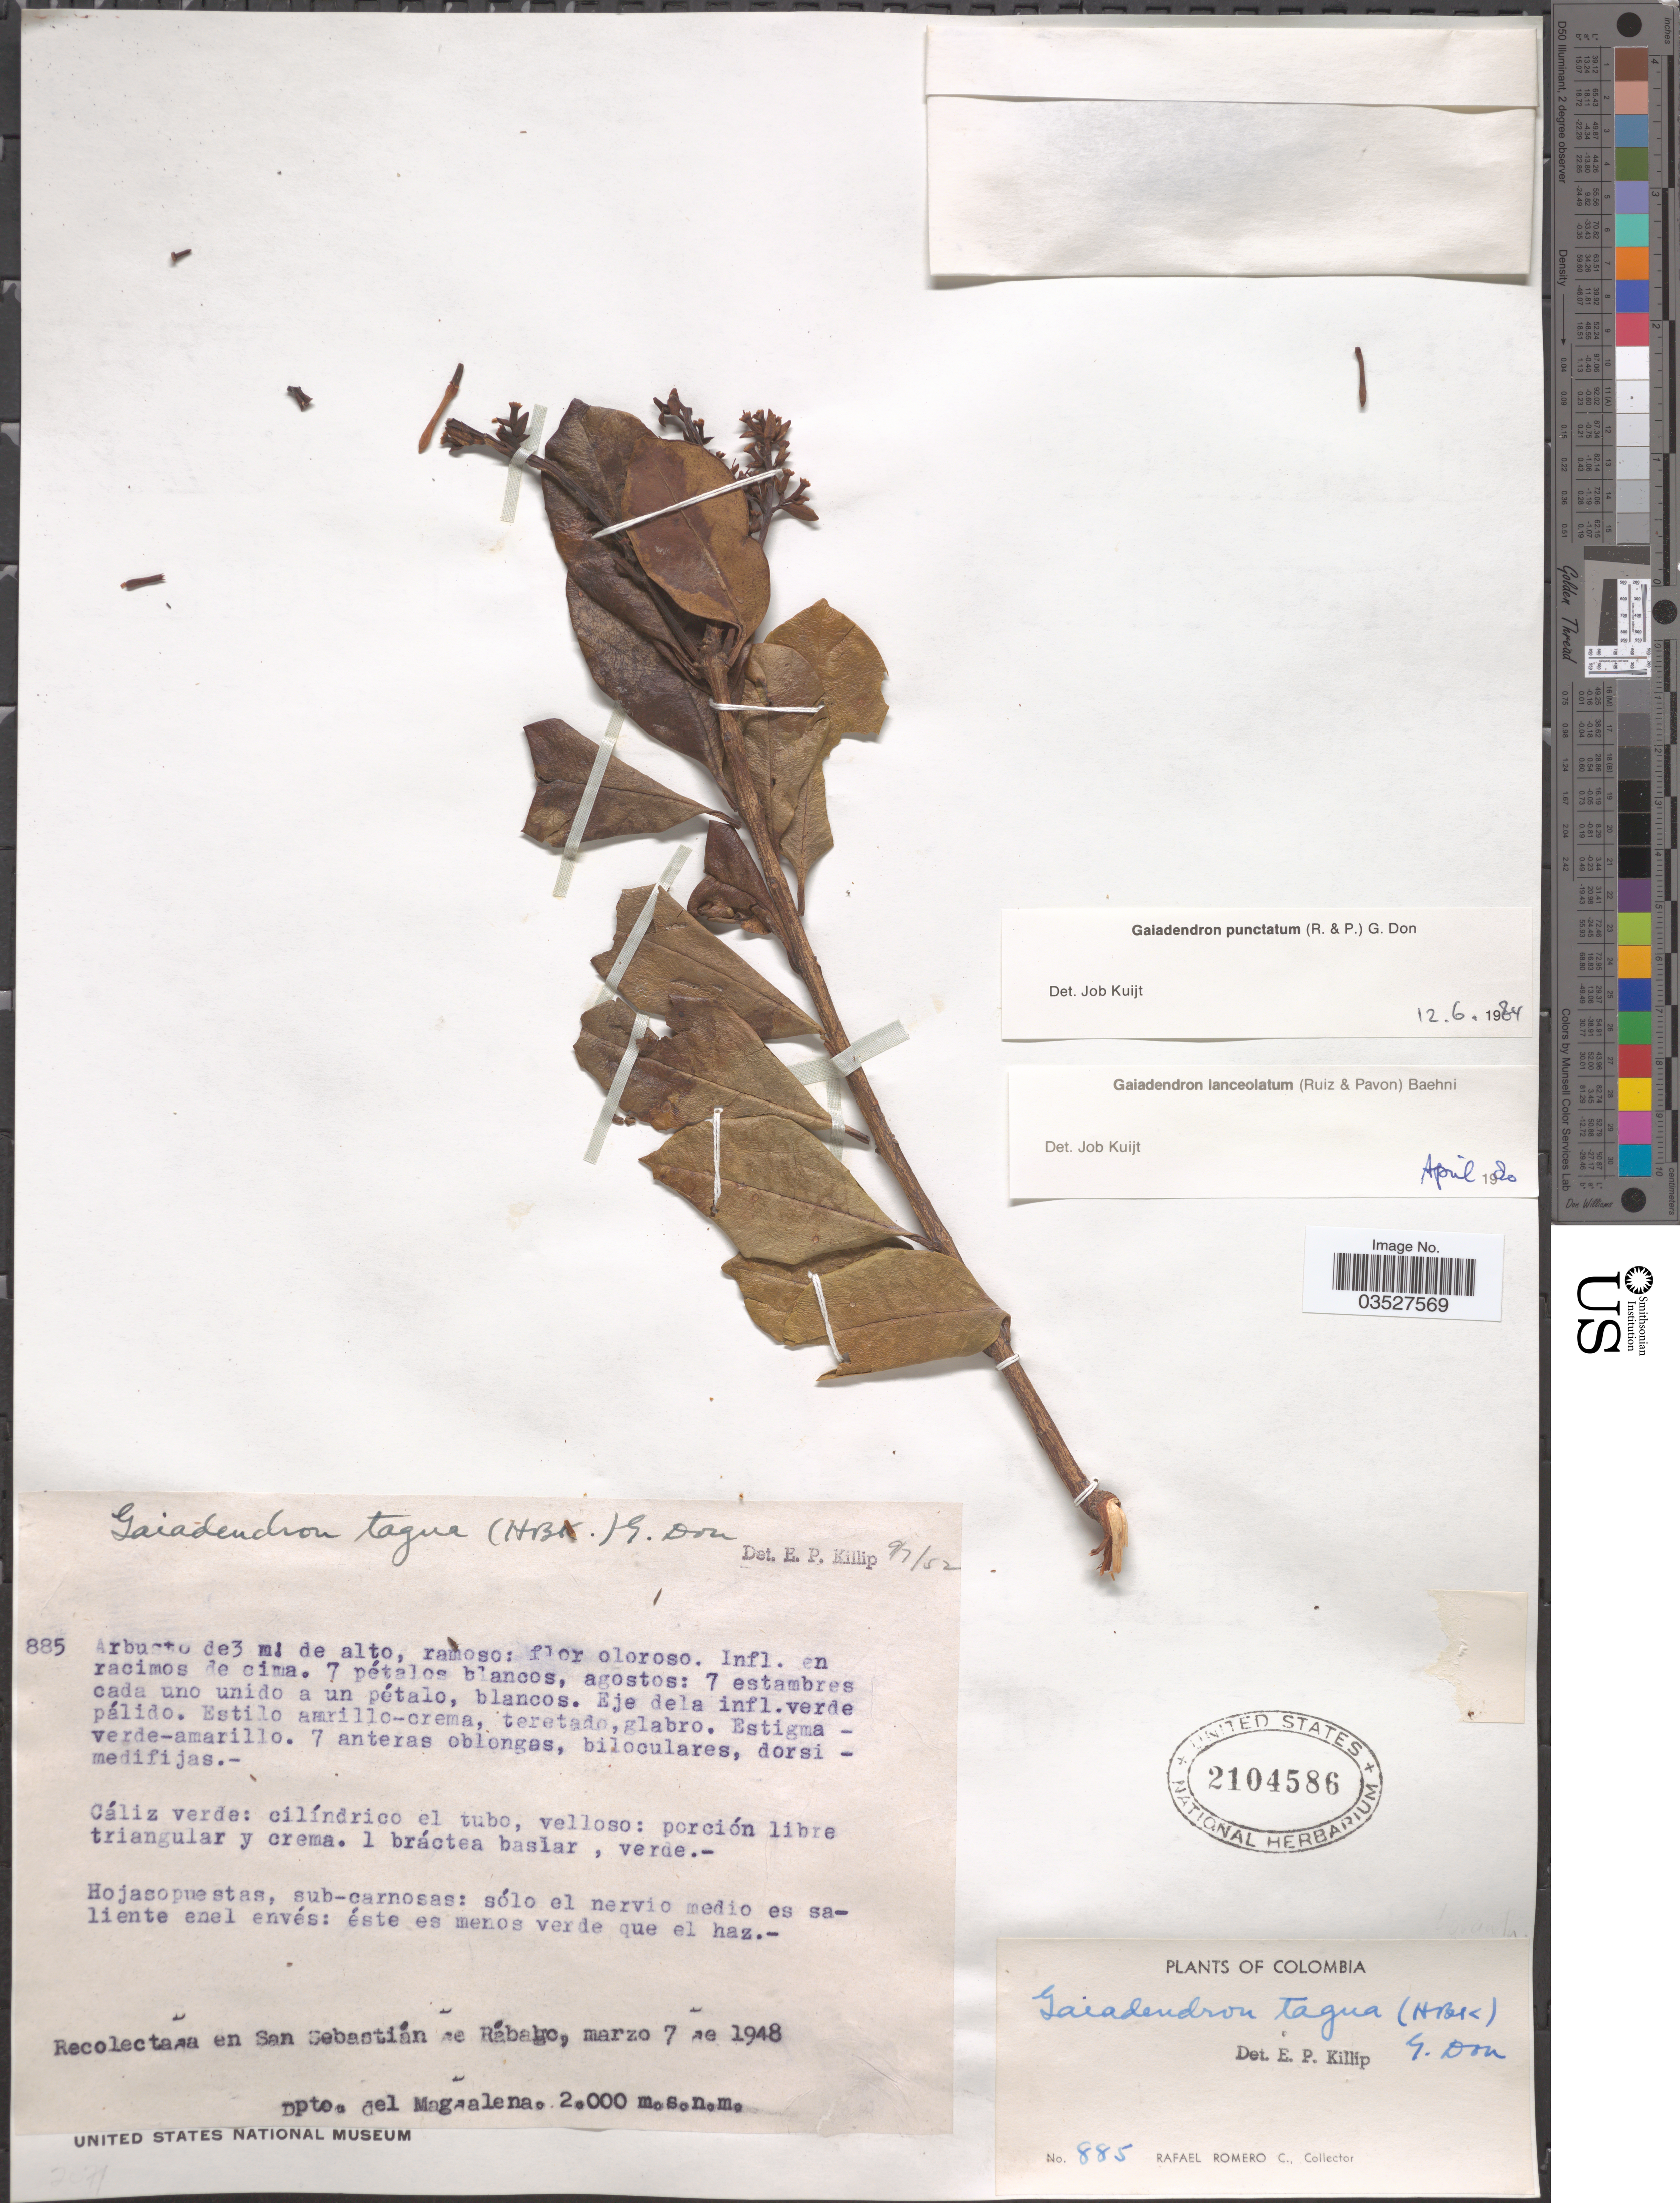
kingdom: Plantae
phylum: Tracheophyta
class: Magnoliopsida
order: Santalales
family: Loranthaceae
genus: Gaiadendron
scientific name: Gaiadendron punctatum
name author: (Ruiz & Pav.) G. Don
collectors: R. Romero Castañeda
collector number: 885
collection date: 1948-03-07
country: Colombia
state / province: Magdalena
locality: San Sebastián de Rábago. Dpto. del Magdalena.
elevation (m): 2000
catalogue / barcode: US 2104586